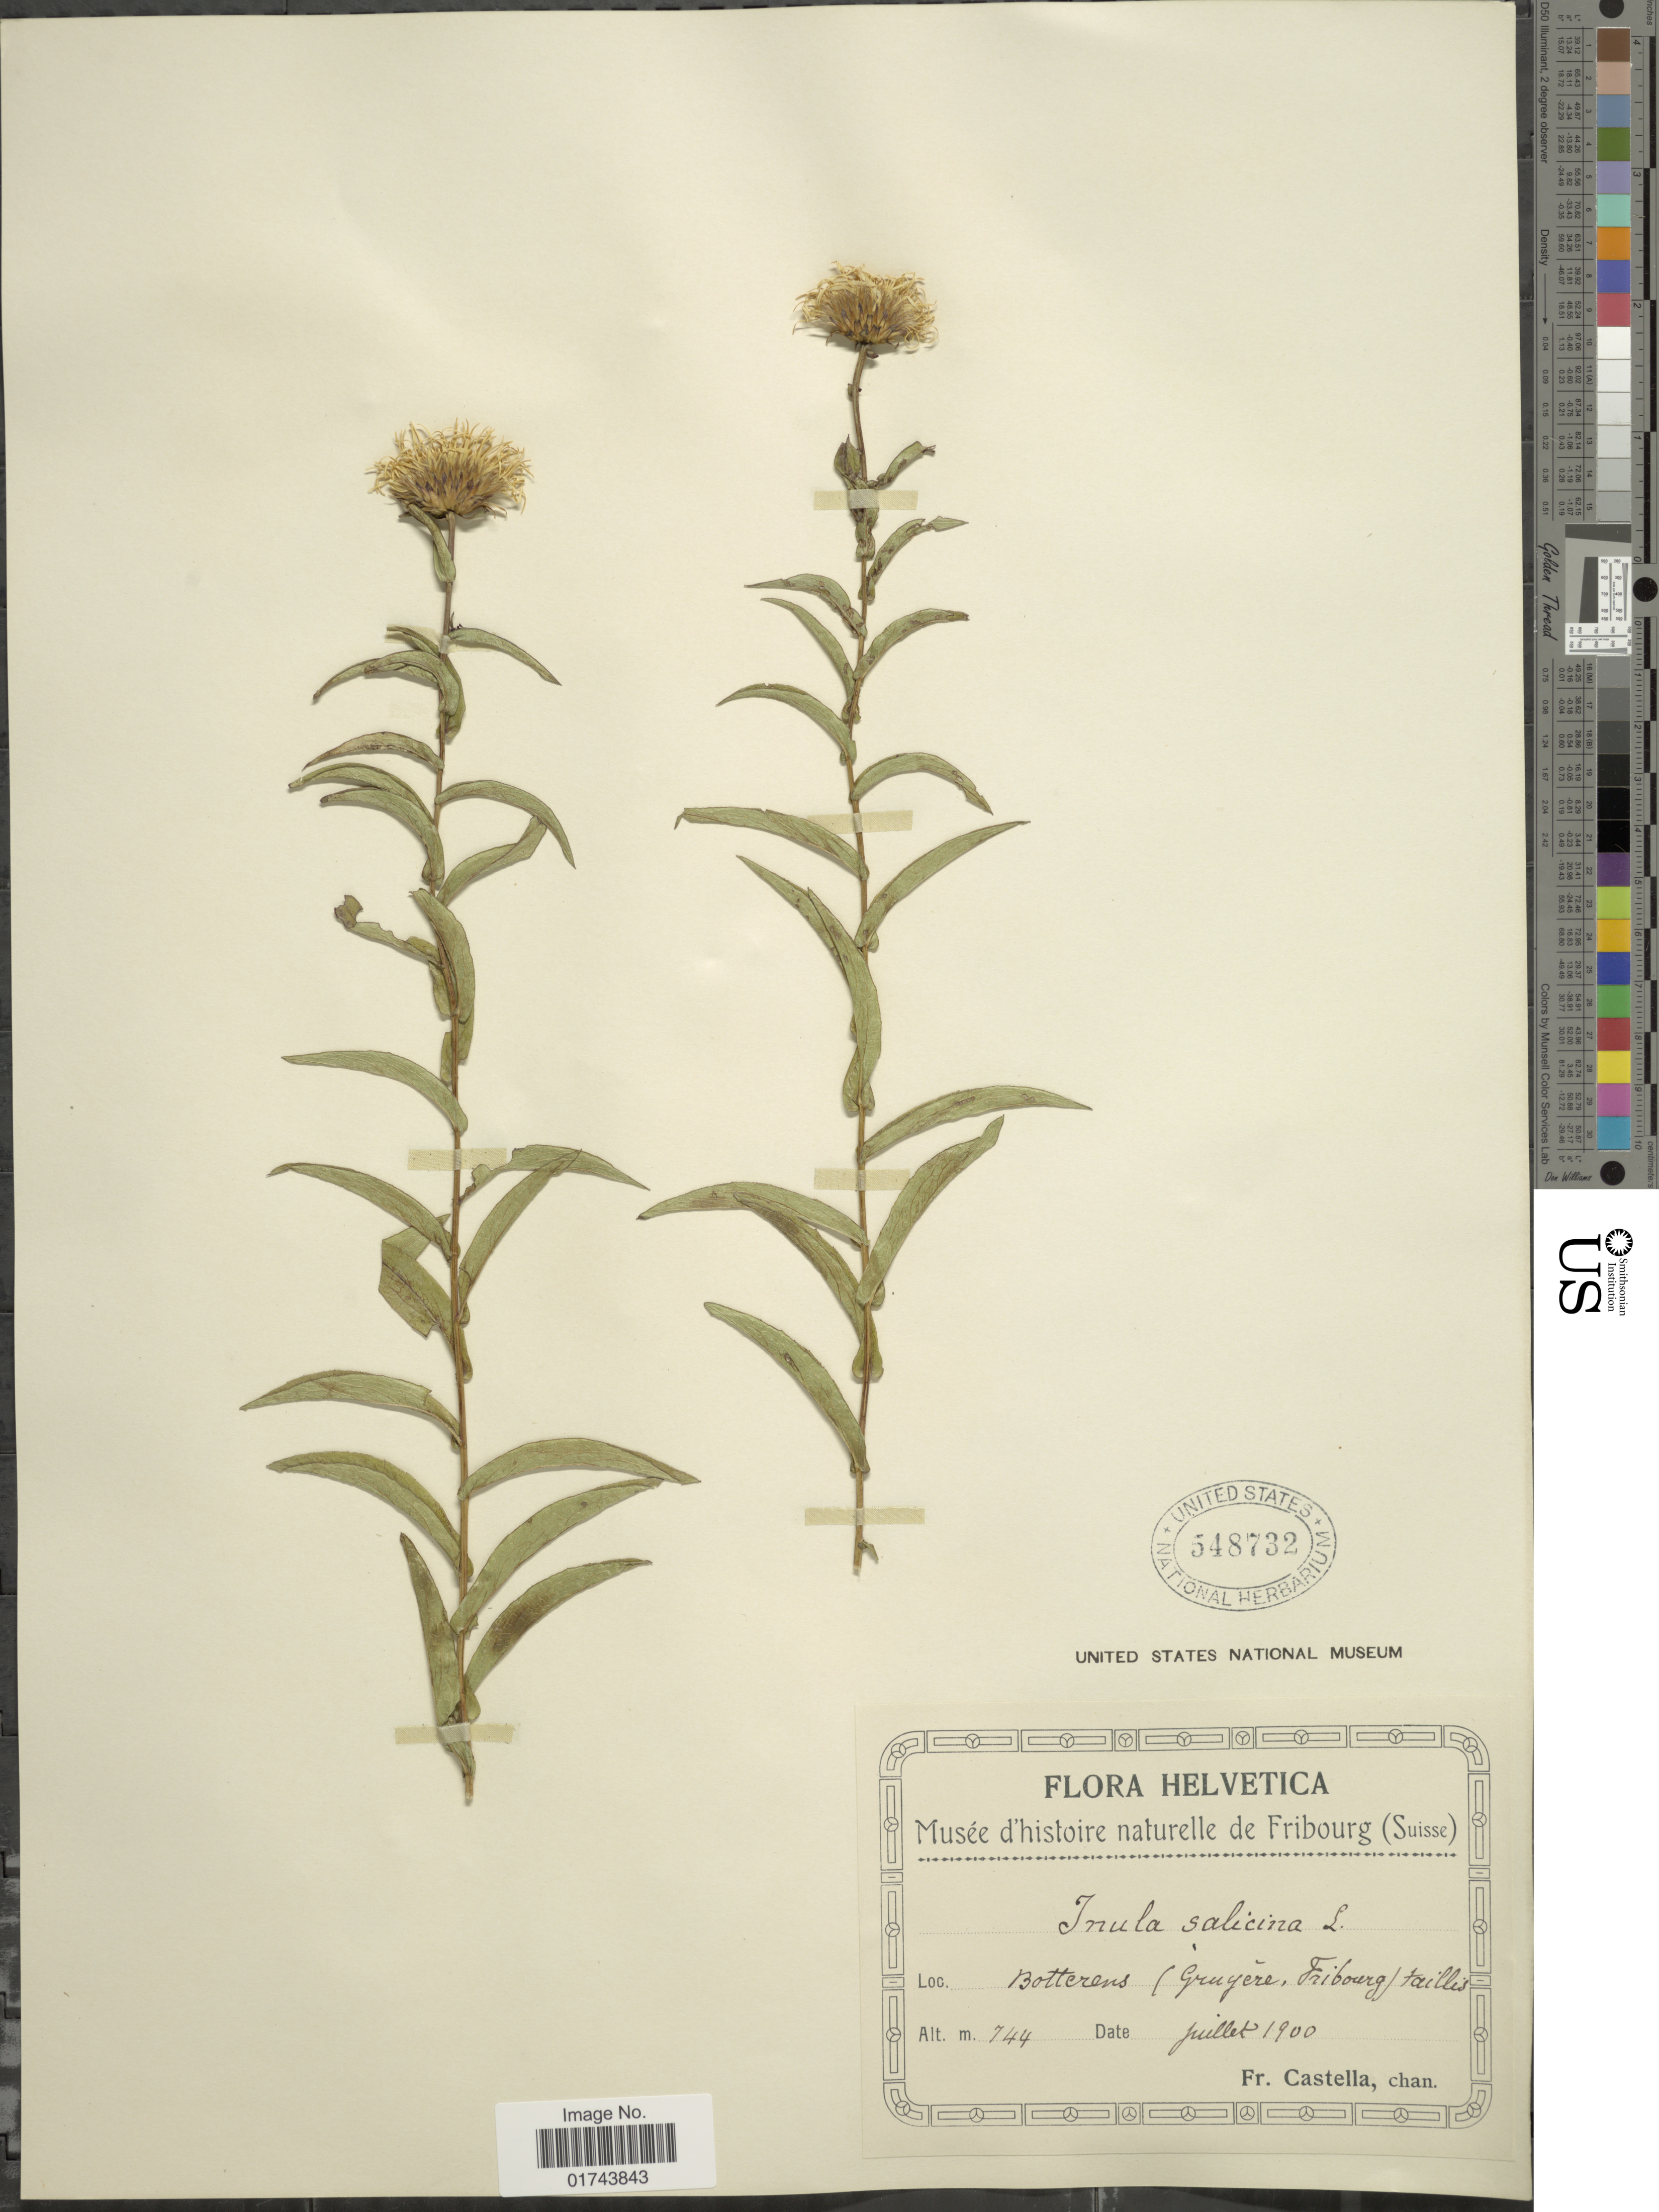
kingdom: Plantae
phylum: Tracheophyta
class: Magnoliopsida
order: Asterales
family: Asteraceae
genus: Inula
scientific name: Inula salicina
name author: L.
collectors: Fr. Castella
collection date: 1900-07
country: Switzerland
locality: Helvetica, Botterens ( Gruyere, Fribourg/ tailles)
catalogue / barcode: US 548732